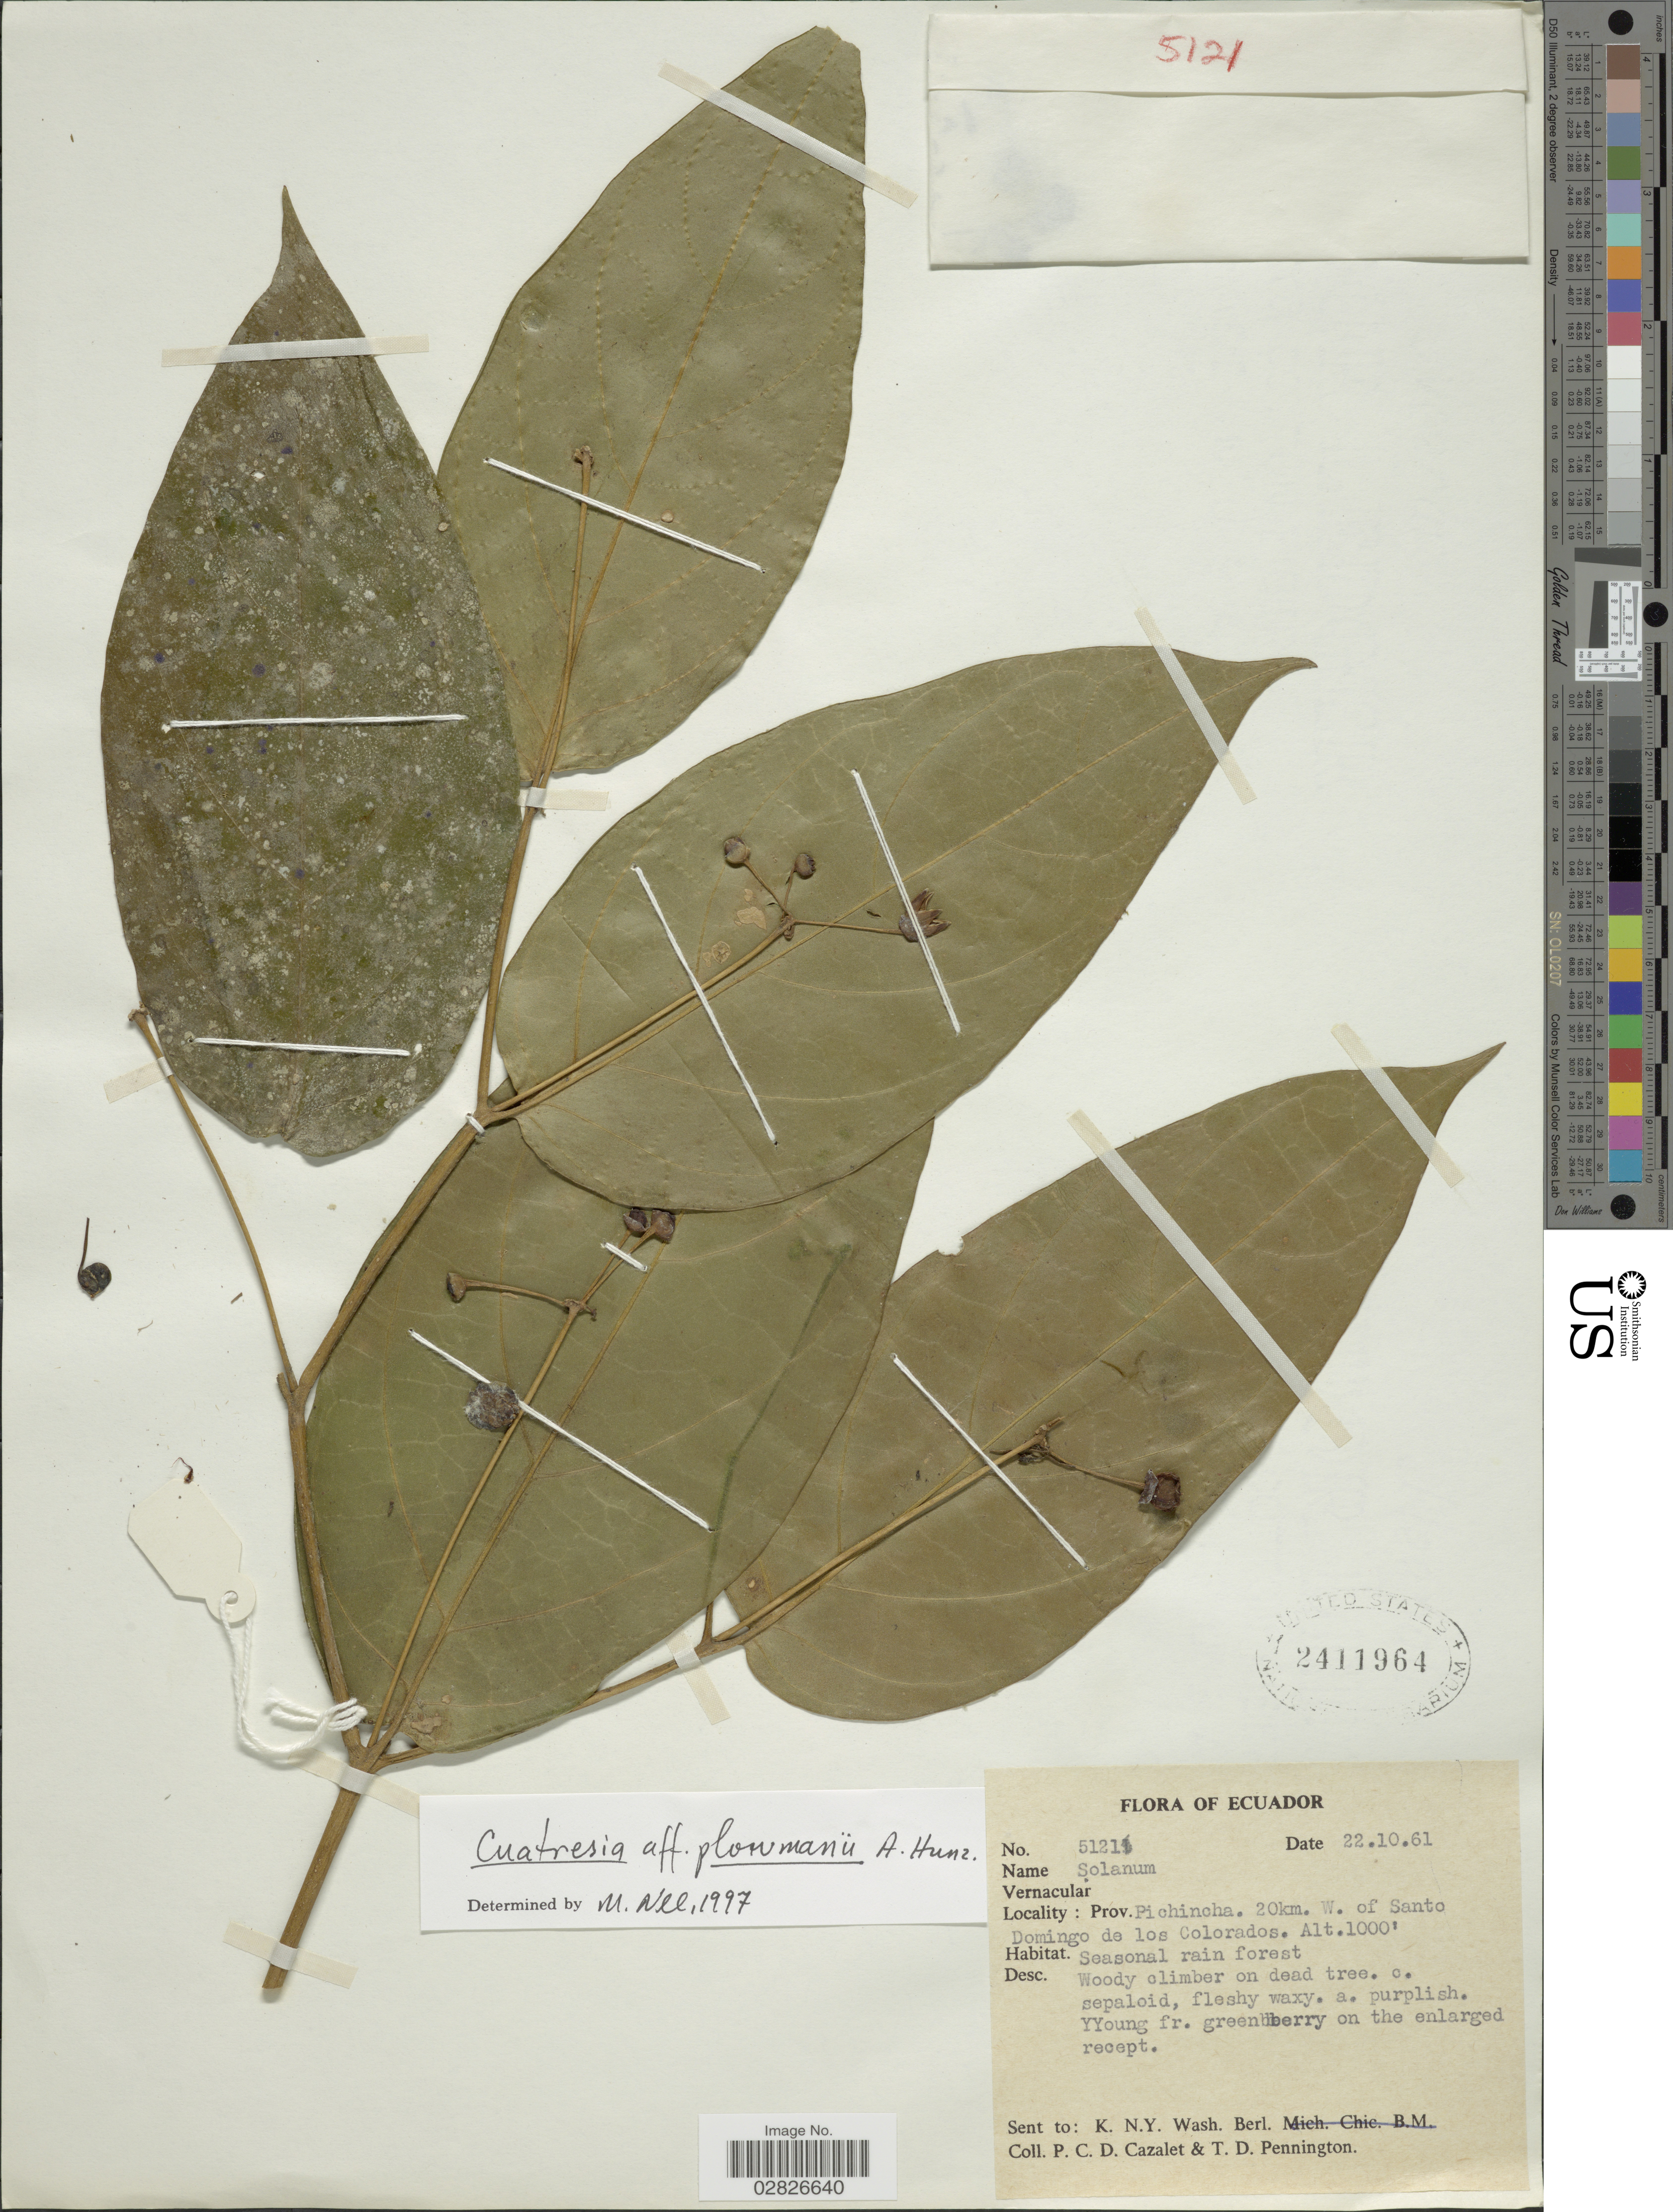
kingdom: Plantae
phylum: Tracheophyta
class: Magnoliopsida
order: Solanales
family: Solanaceae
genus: Cuatresia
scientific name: Cuatresia plowmanii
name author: Hunz.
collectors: P. C. D. Cazalet & T. D. Pennington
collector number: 51211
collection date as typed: Transcribed d/m/y: 22/10/61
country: Ecuador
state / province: Pichincha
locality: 20 km. W. of Santo Domingo de los Colorados.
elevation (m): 305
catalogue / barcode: US 2411964